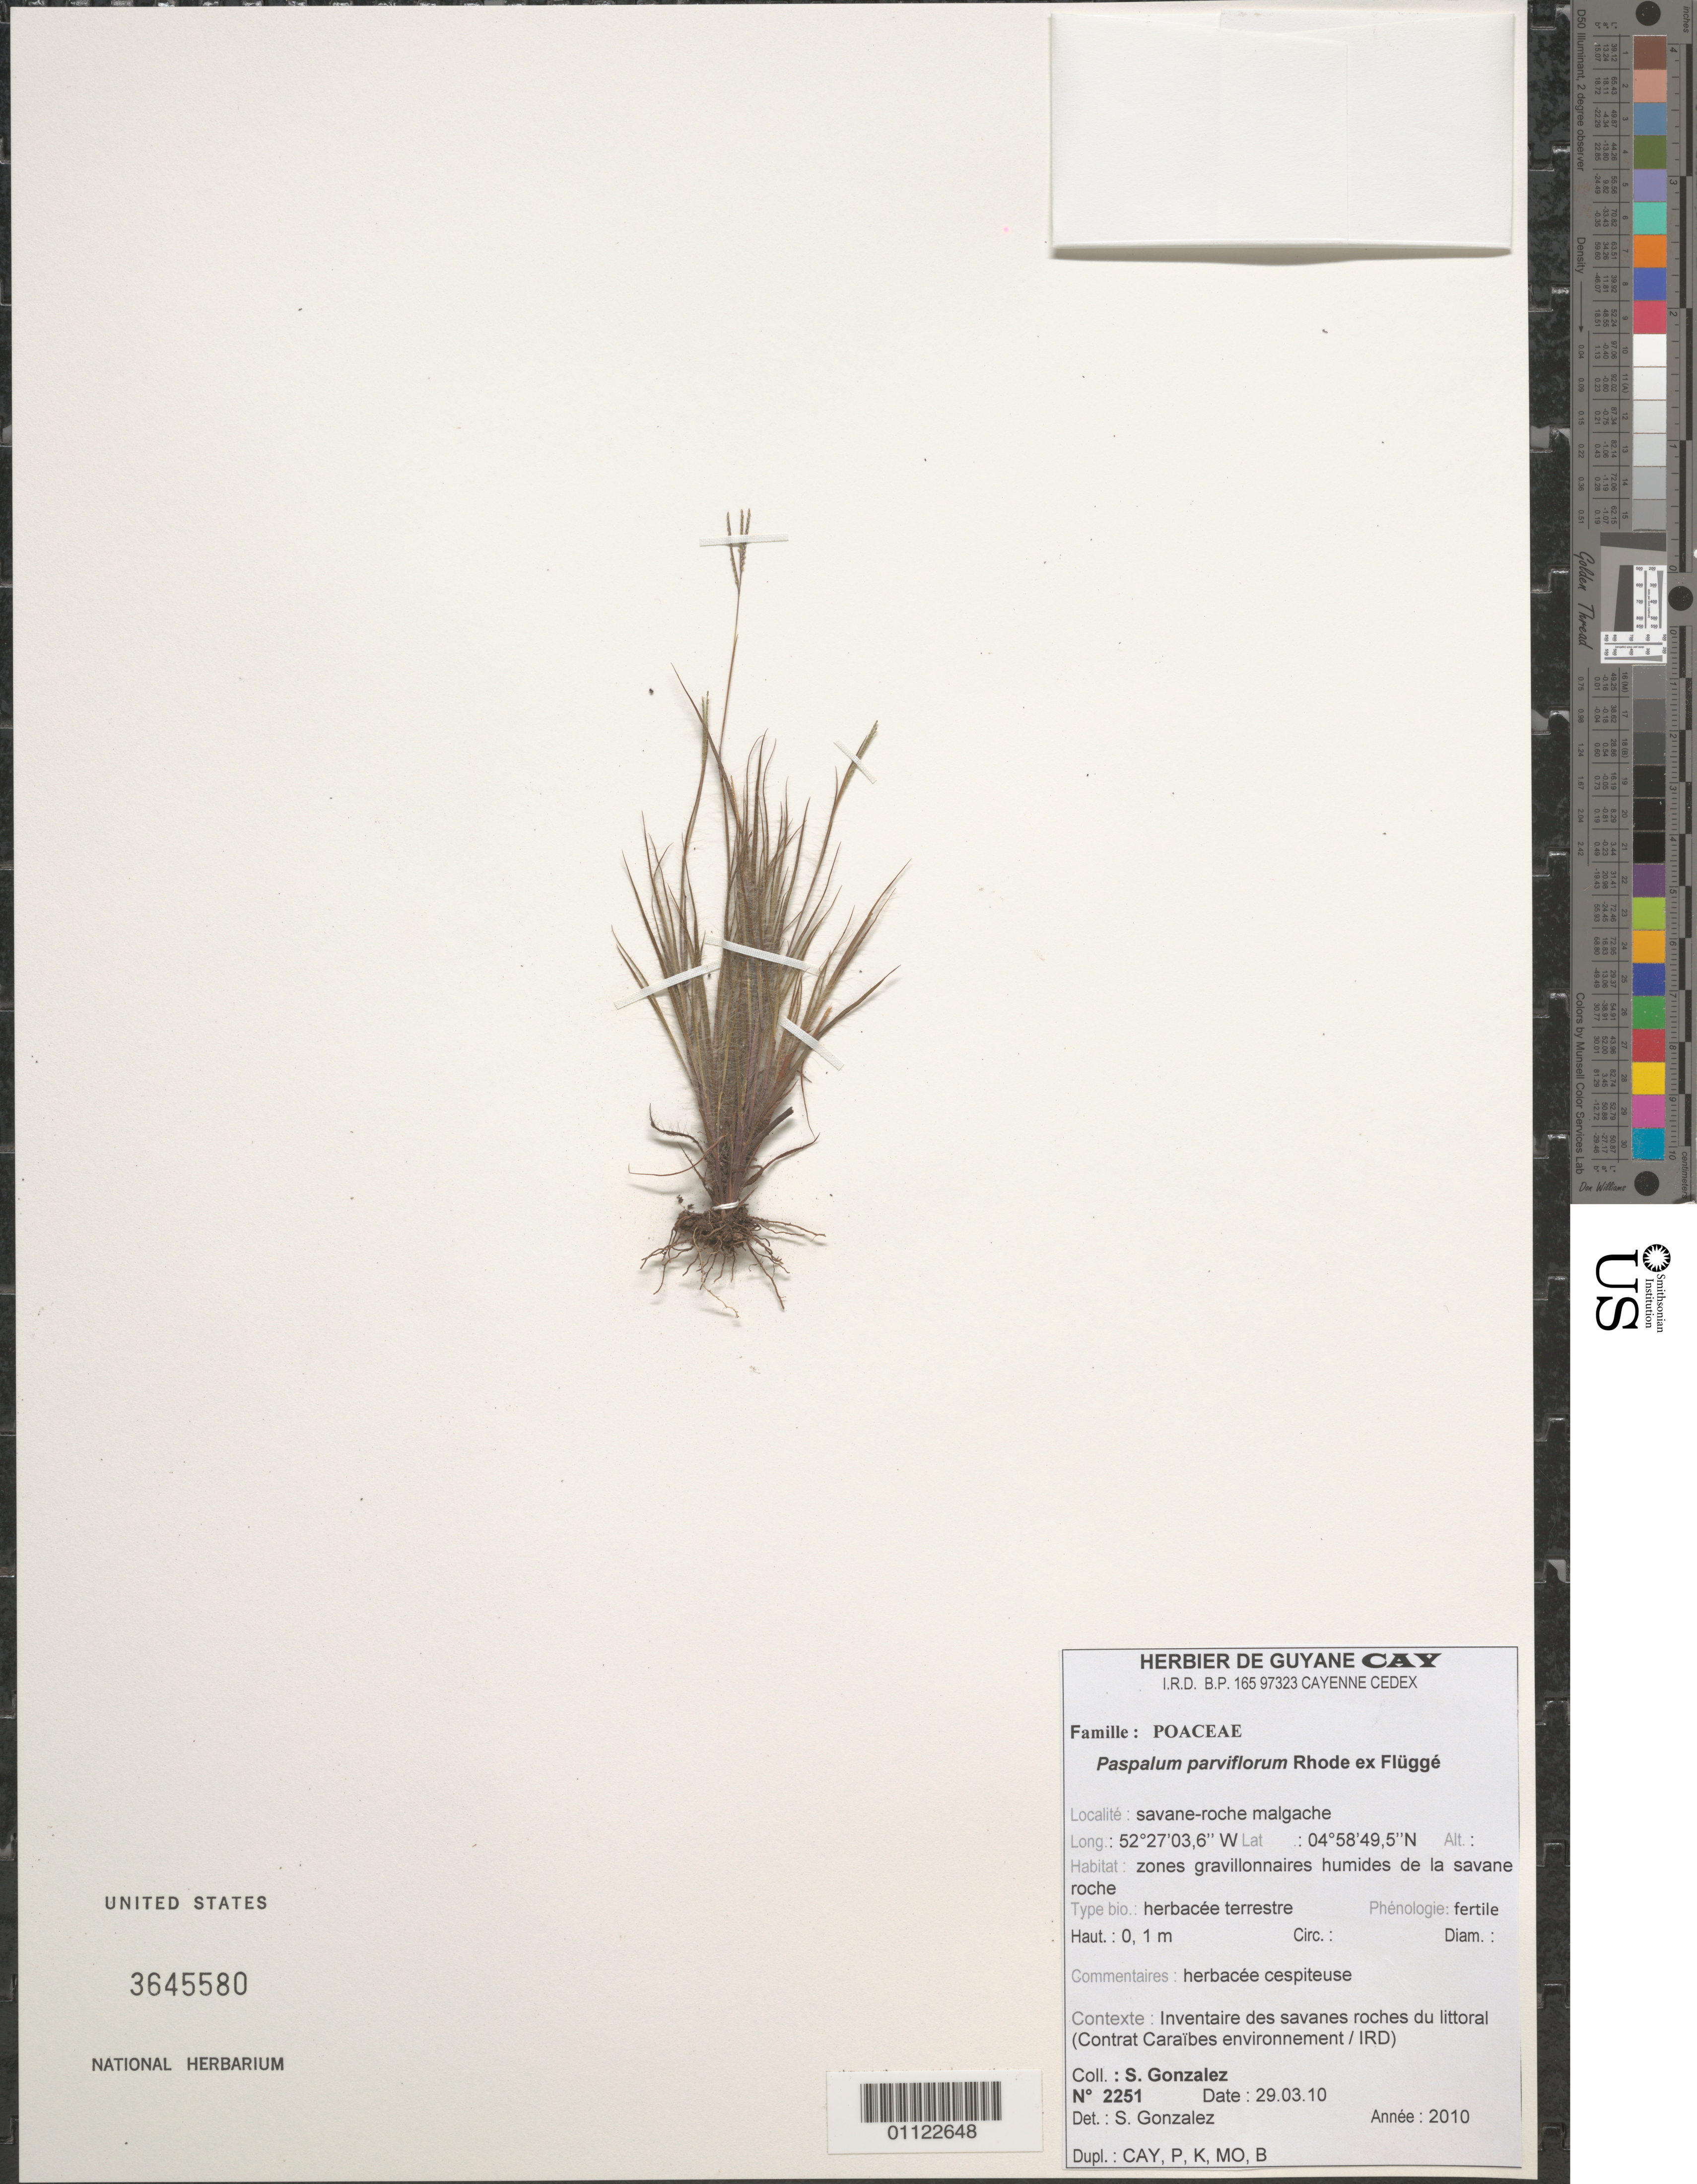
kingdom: Plantae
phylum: Tracheophyta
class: Liliopsida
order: Poales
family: Poaceae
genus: Paspalum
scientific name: Paspalum parviflorum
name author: Rohde ex Flüggé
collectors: S. Gonzalez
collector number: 2251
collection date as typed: Transcribed d/m/y: 29/3/10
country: French Guiana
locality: Savane-roche malgache.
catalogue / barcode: US 3645580